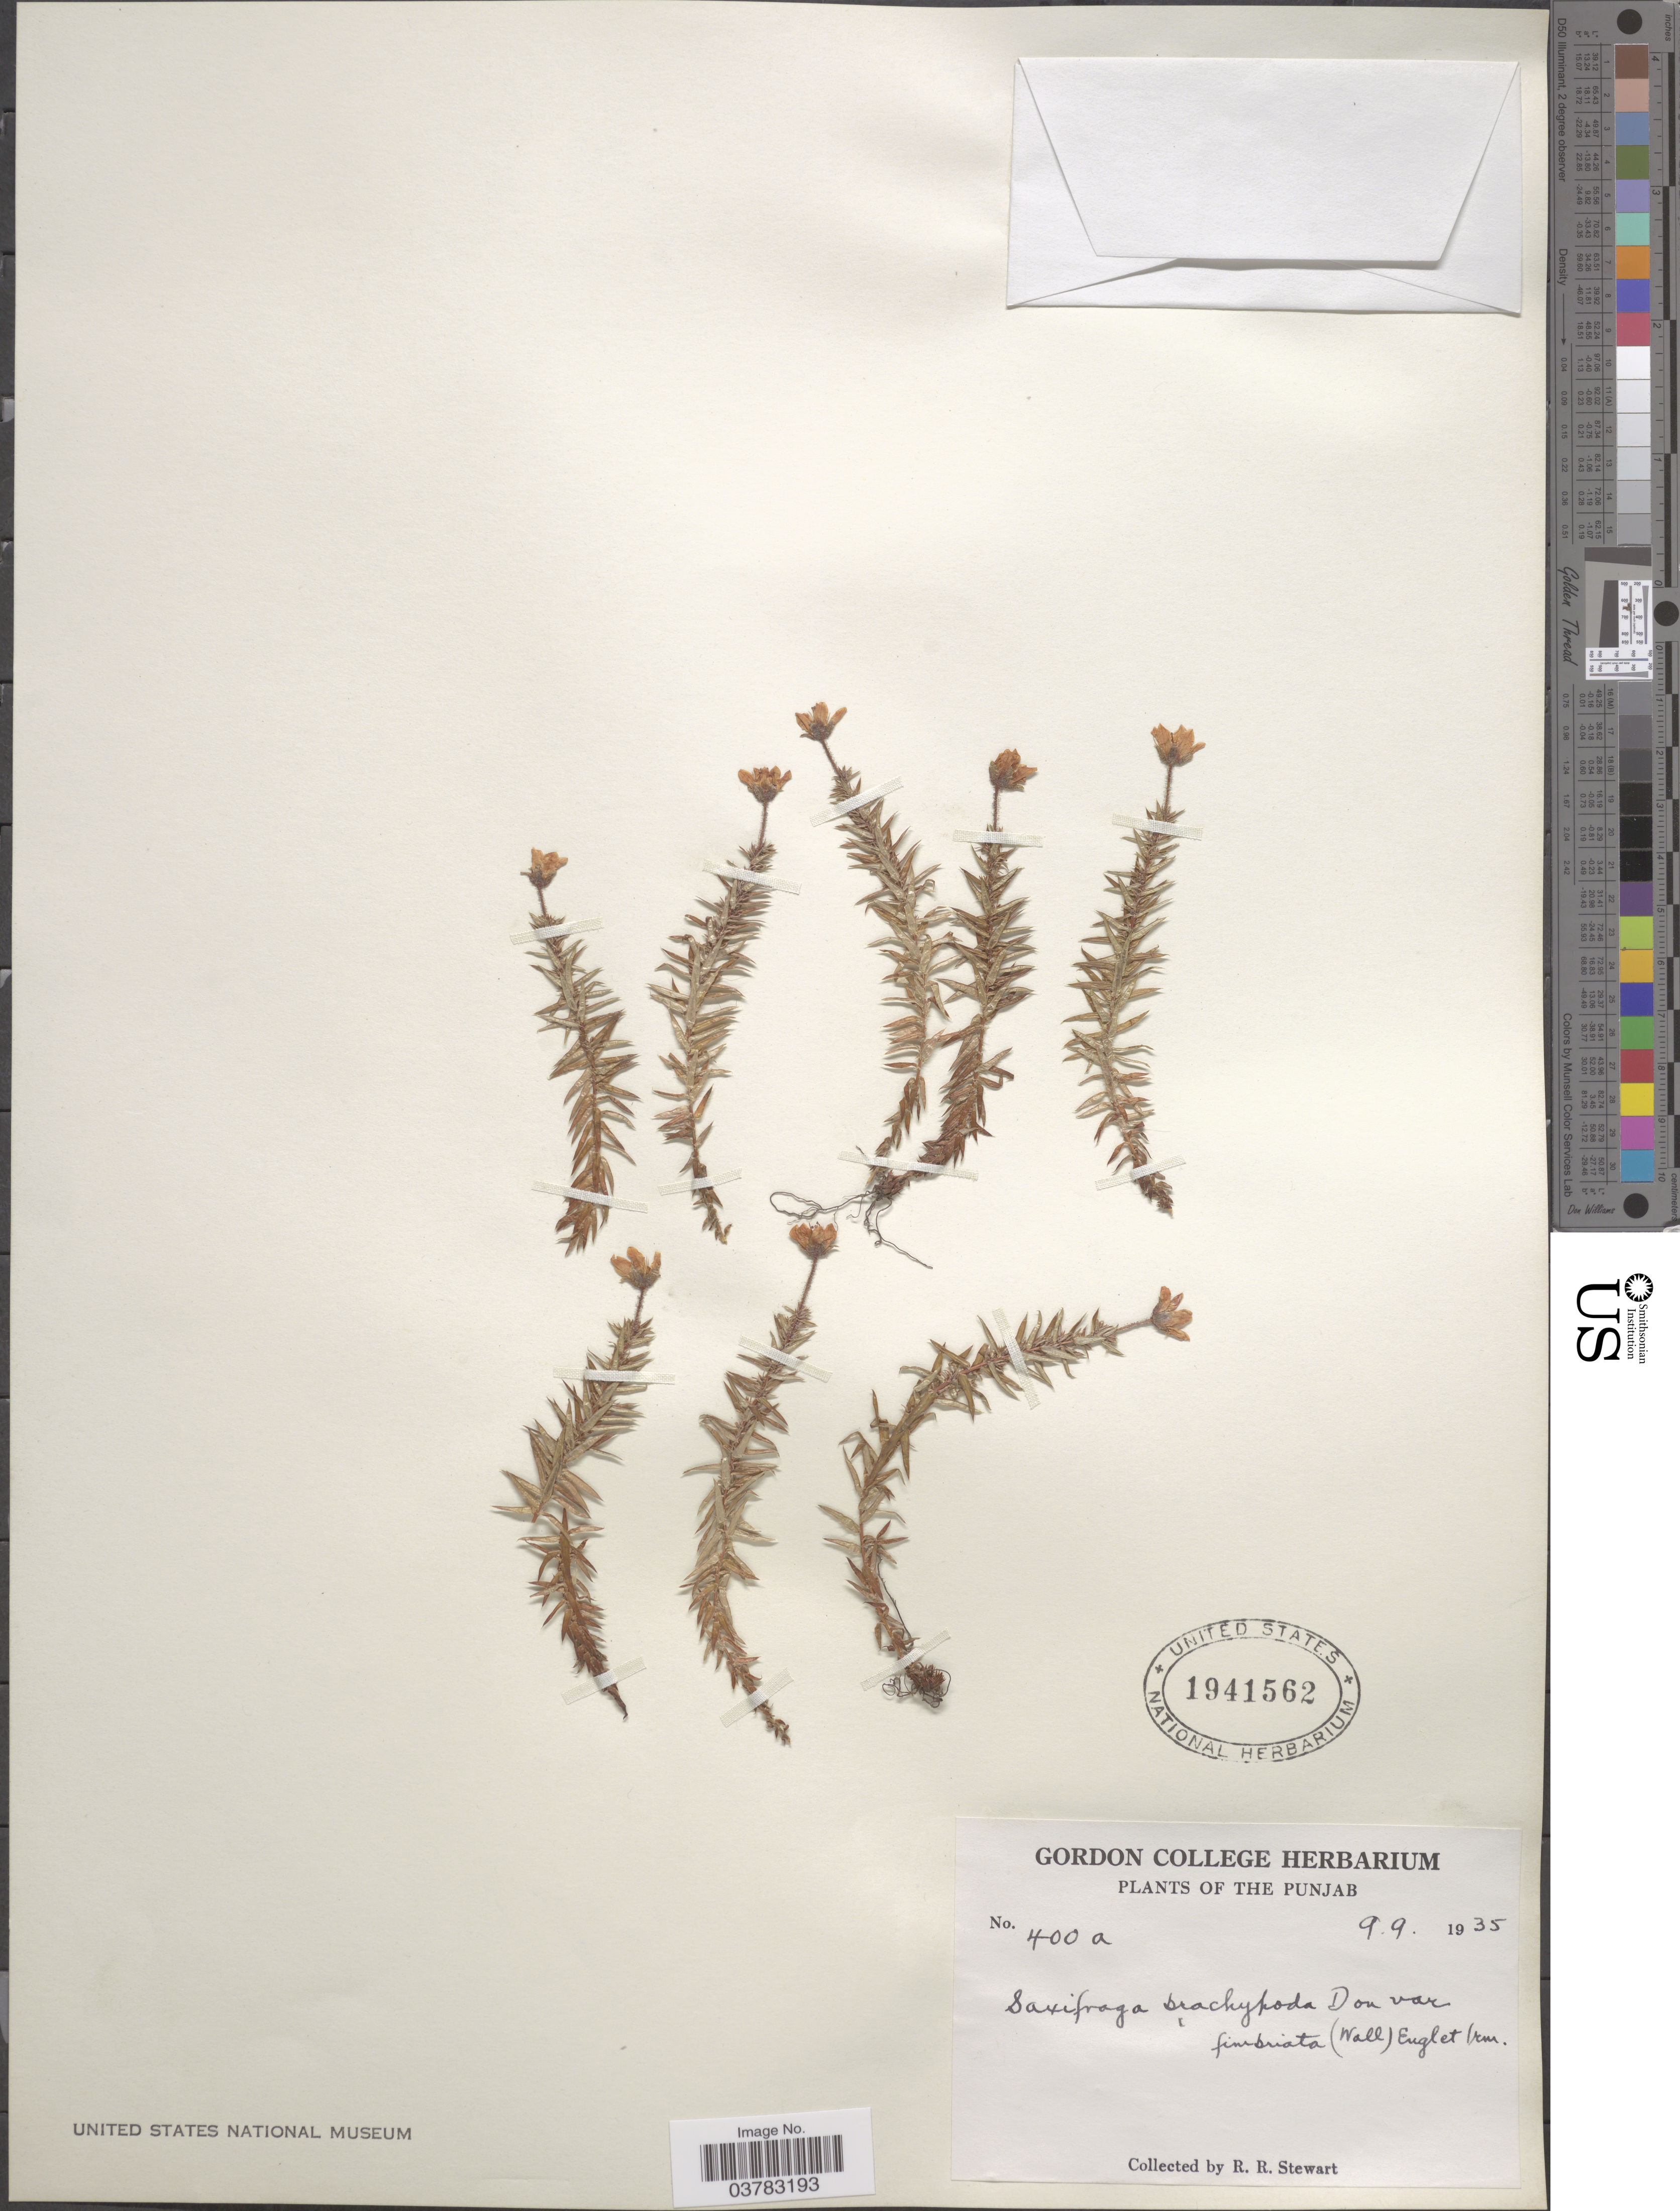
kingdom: Plantae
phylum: Tracheophyta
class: Magnoliopsida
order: Saxifragales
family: Saxifragaceae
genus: Saxifraga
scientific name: Saxifraga brachypoda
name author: D. Don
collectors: R. Stewart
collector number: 400a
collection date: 1935-09-09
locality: Punjab.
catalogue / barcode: US 1941562